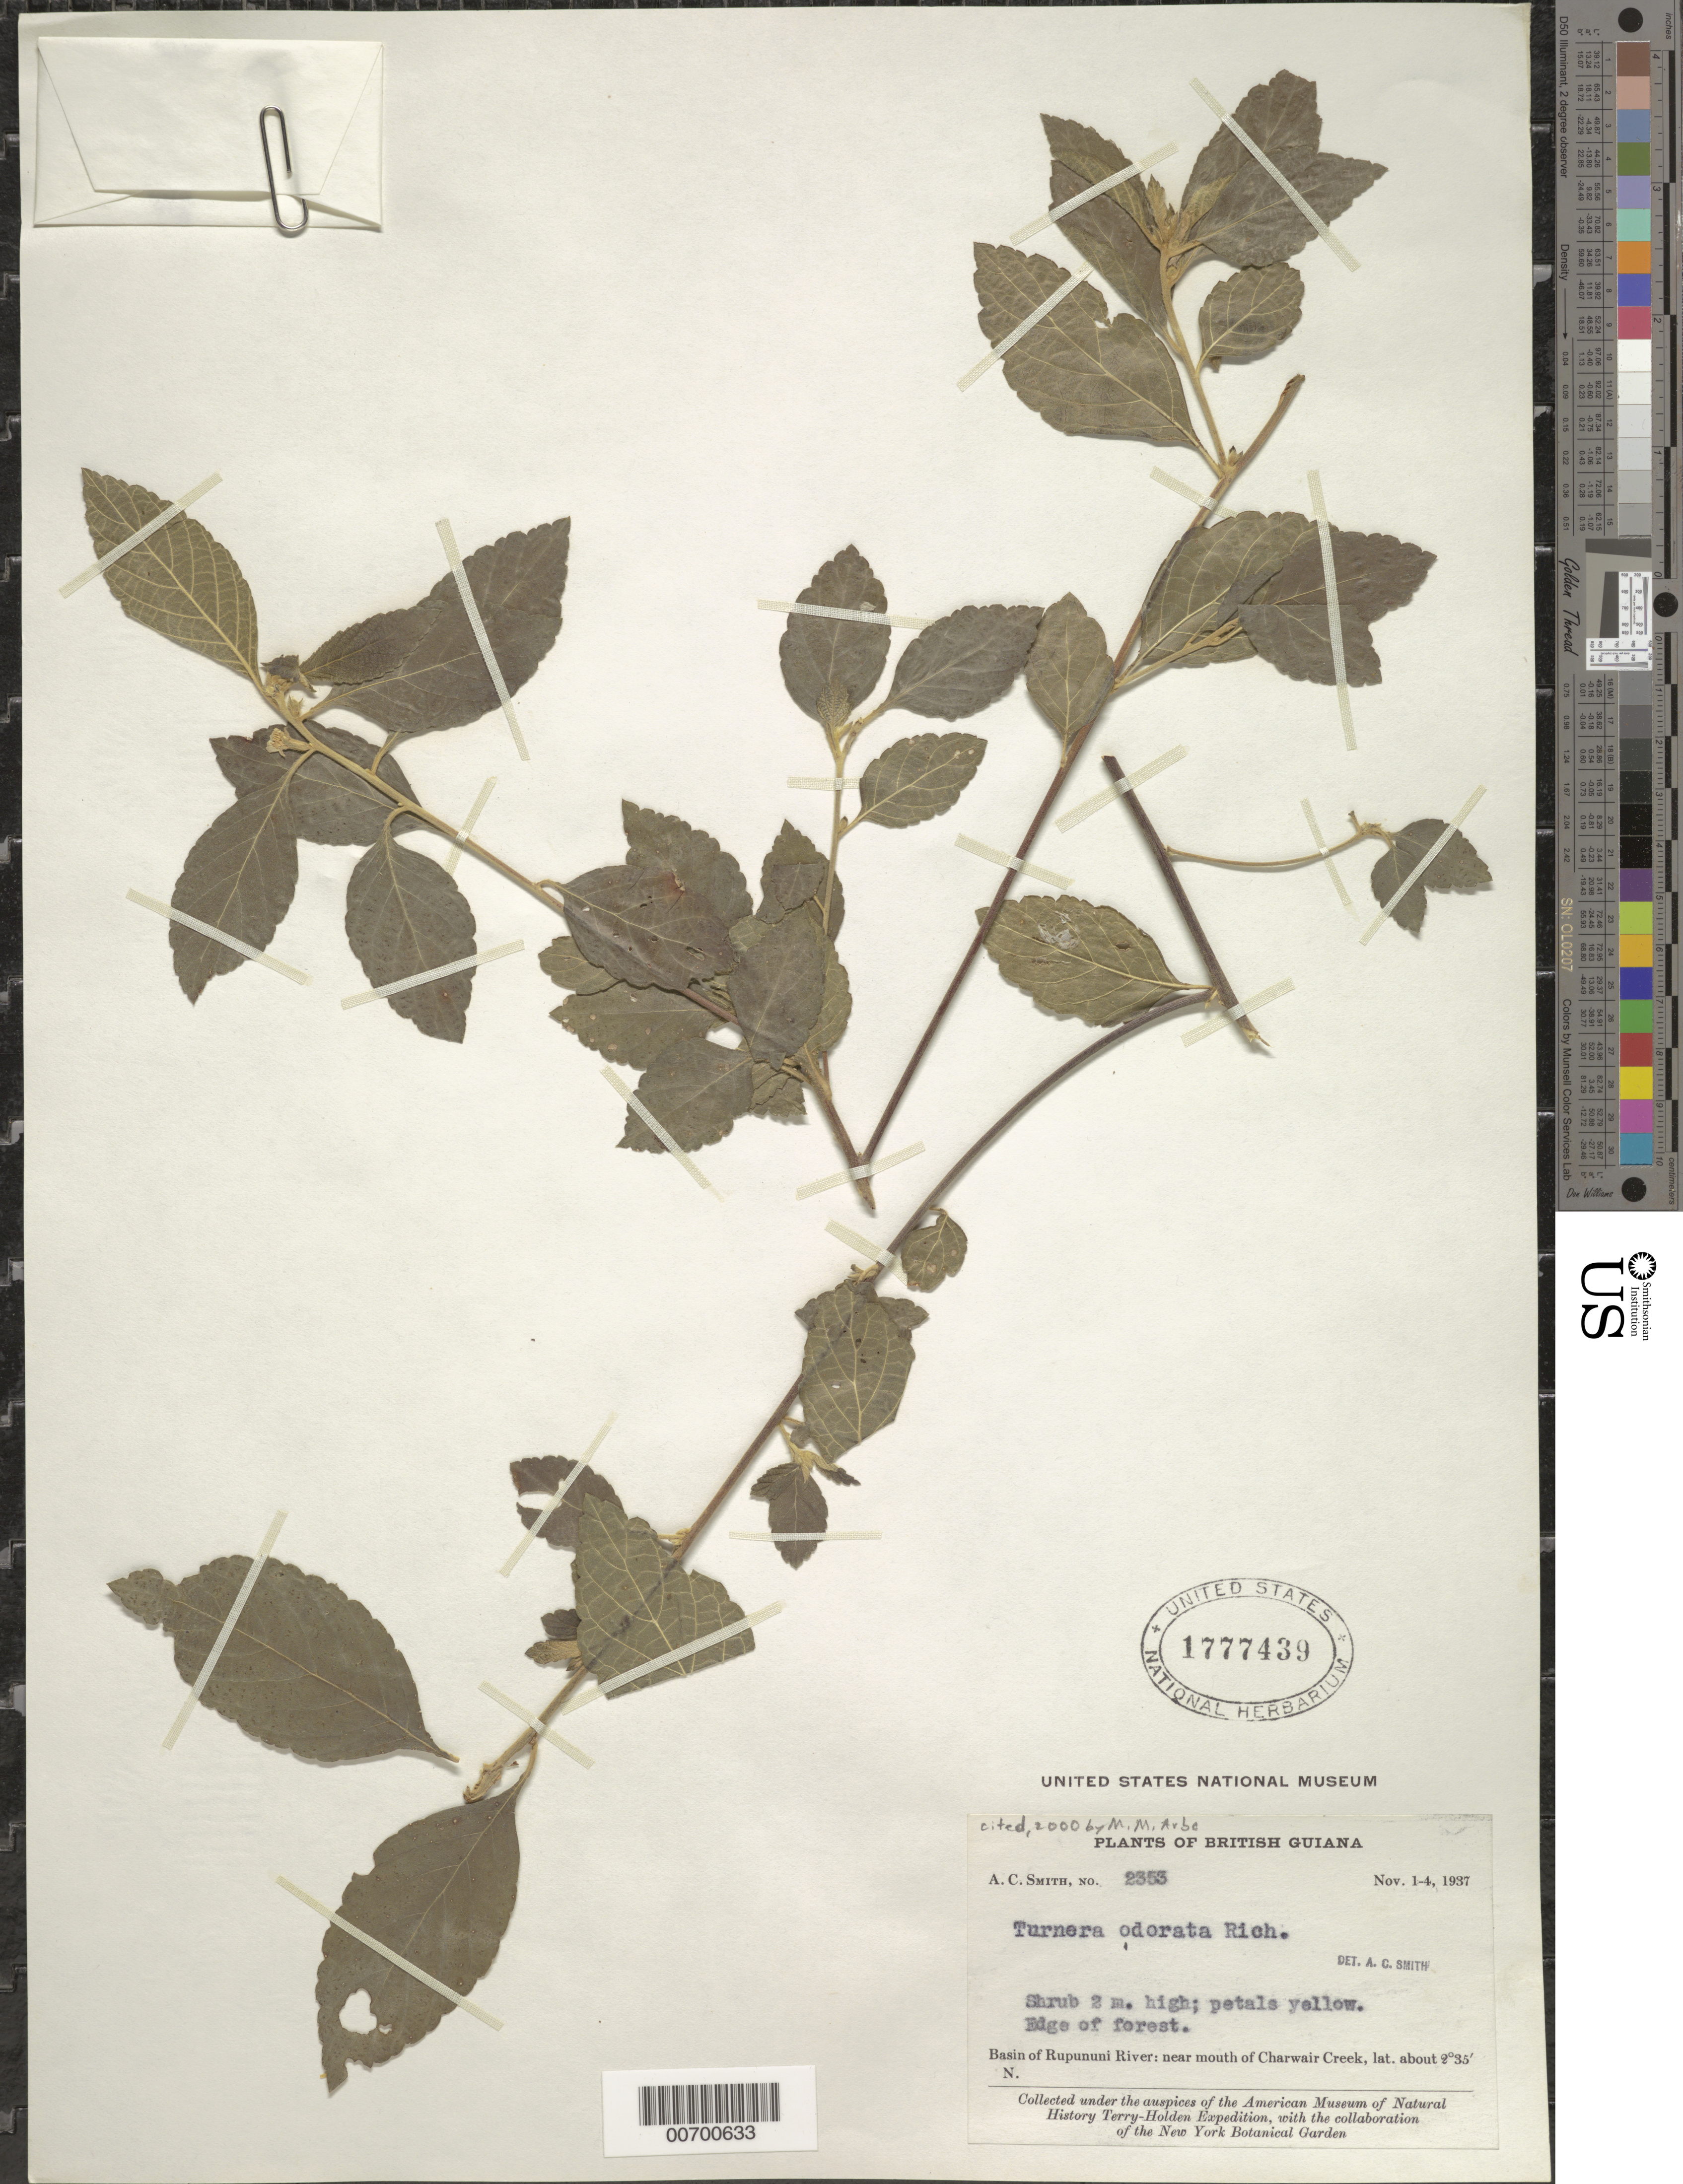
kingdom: Plantae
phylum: Tracheophyta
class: Magnoliopsida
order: Malpighiales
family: Turneraceae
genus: Turnera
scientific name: Turnera odorata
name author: Rich.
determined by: Arbo, M. M.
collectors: A. C. Smith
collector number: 2353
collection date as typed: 1-Nov-37 to 4-Nov-37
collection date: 1937-11-01/1937-11-04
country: Guyana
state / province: U. Takutu-U. Essequibo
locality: Charwair Creek, near mouth, Rupununi R. basin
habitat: Edge of forest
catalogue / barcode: US 1777439